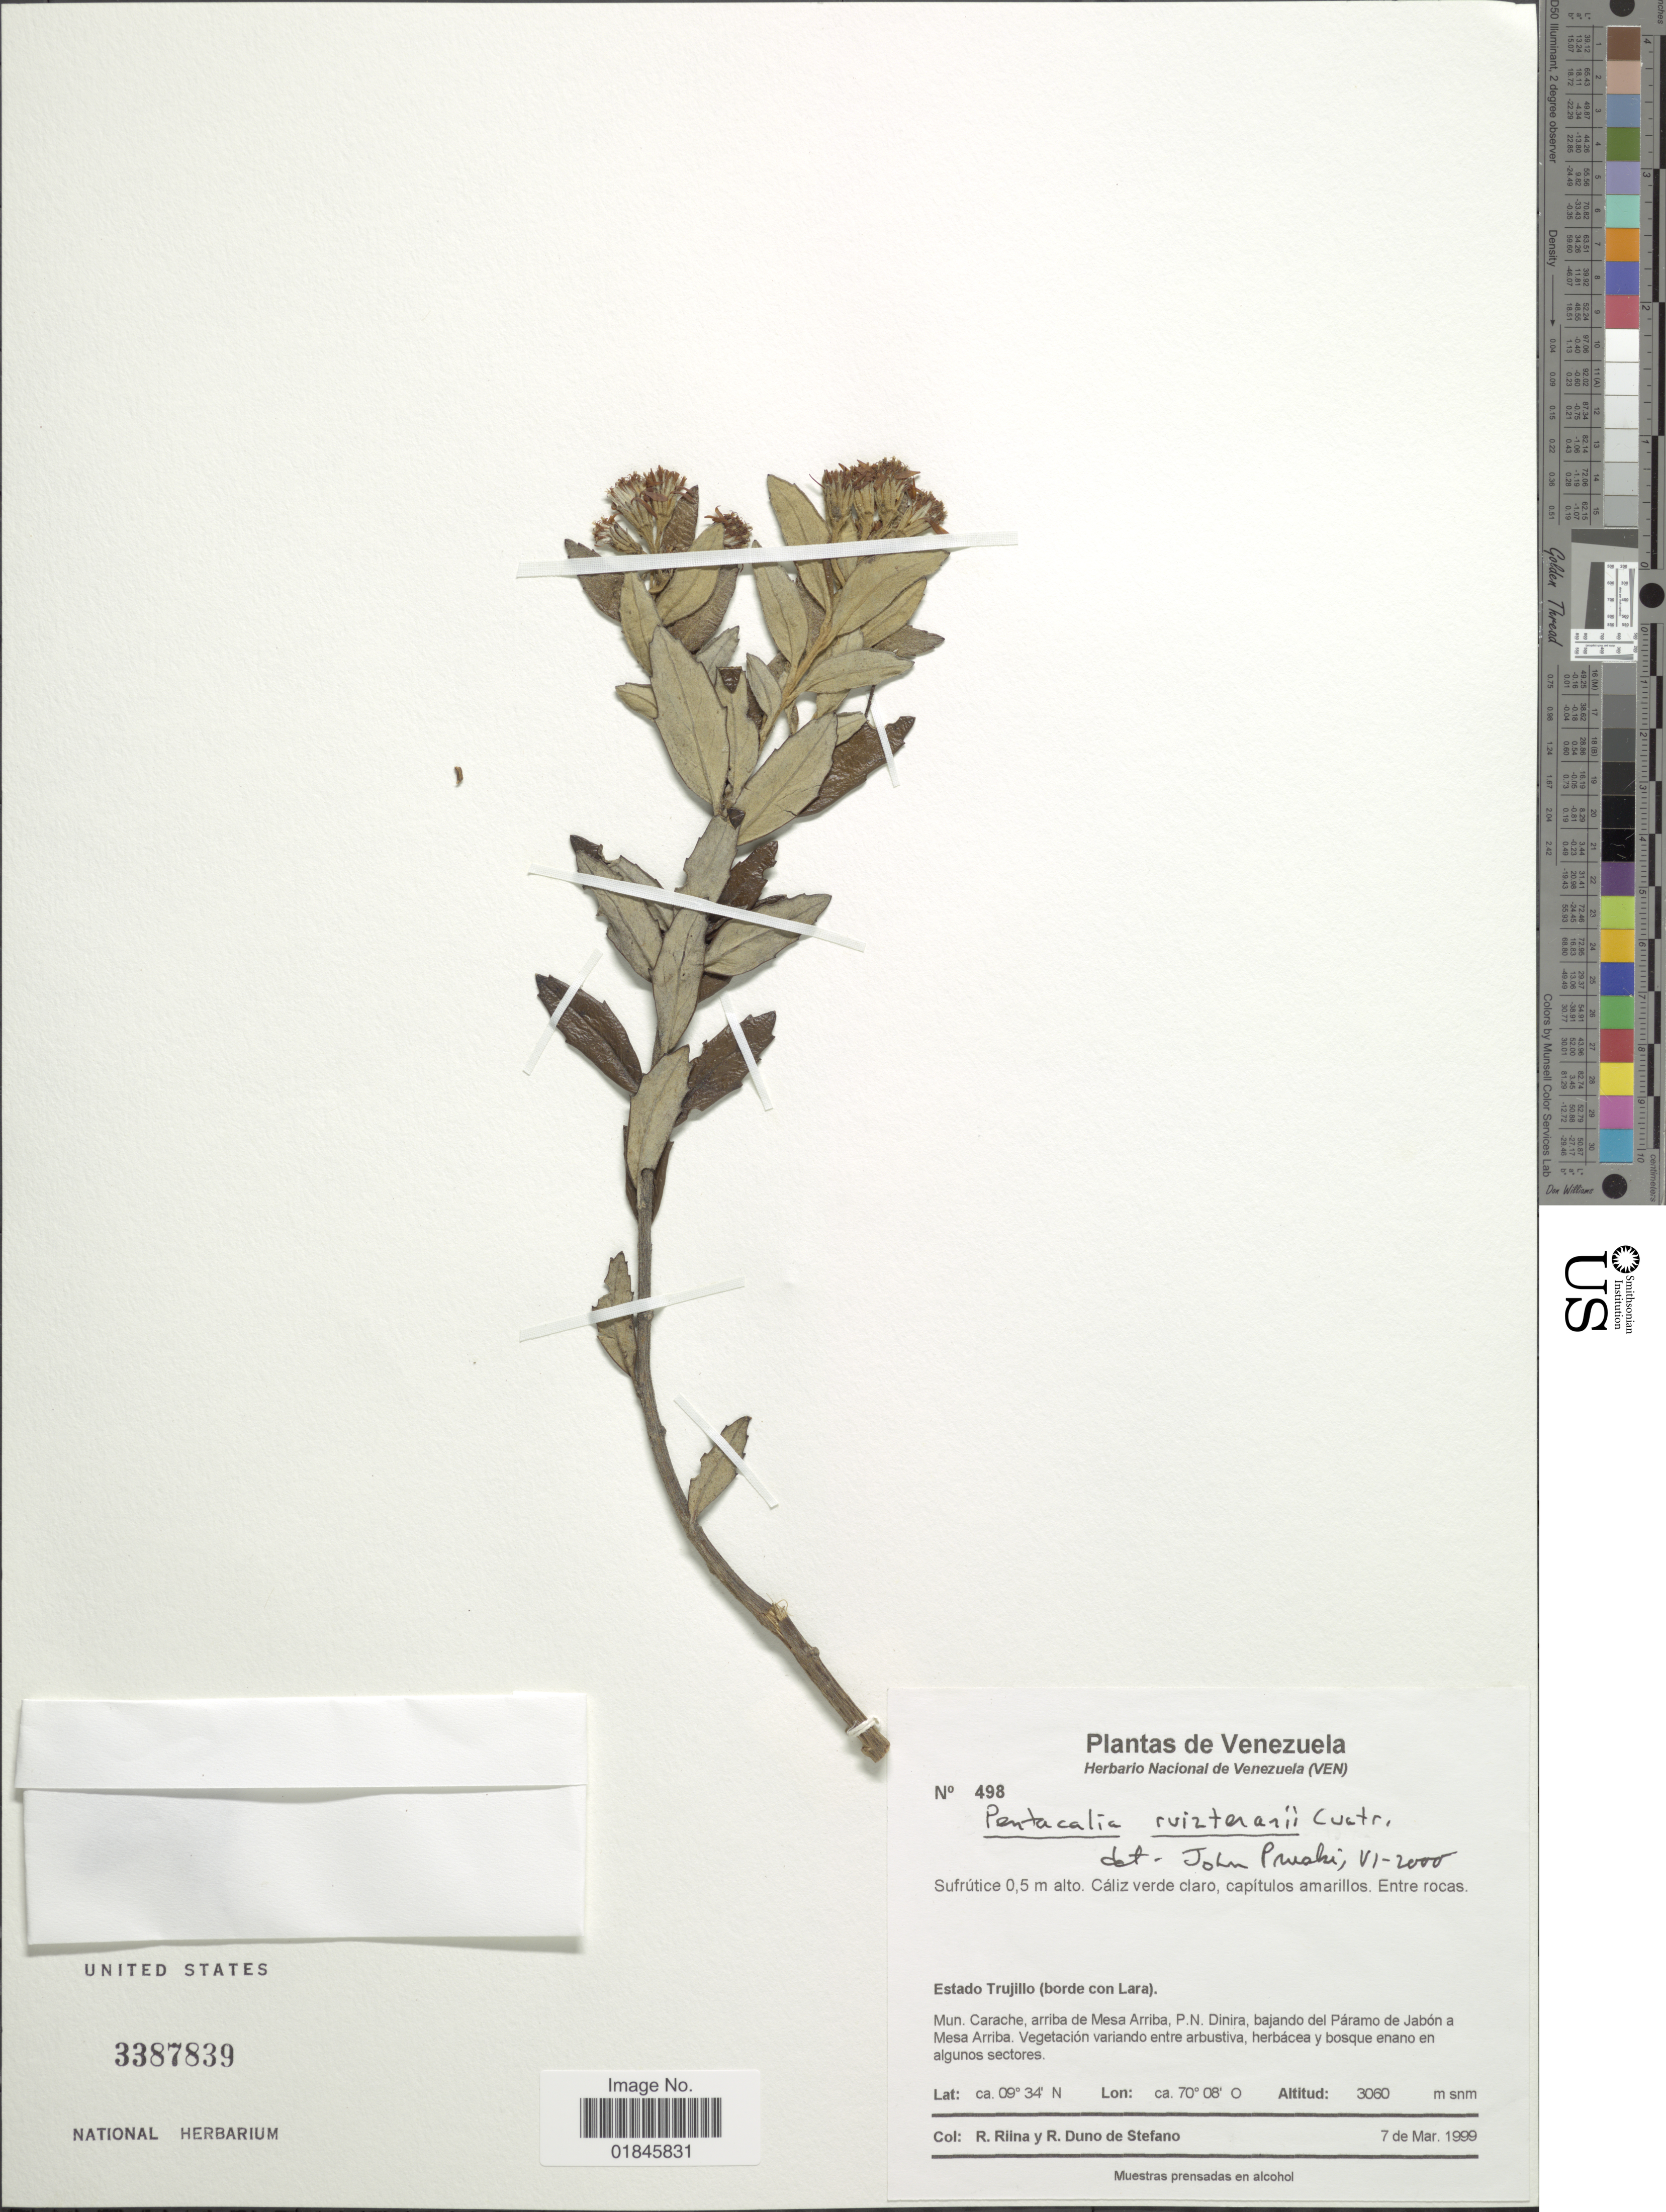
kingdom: Plantae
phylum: Tracheophyta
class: Magnoliopsida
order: Asterales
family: Asteraceae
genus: Pentacalia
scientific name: Pentacalia ruiteranii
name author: (Cuatrec.) Cuatrec.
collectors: R. Riina & R. Duno de Stefano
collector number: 498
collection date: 1999-03-07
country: Venezuela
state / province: Trujillo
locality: Estado Trujillo (borde con Lara). Mun. Carache, arriba de Mesa Arriba, P.N. Dinira, bajando del Páramo de Jabón a Mesa Arriba.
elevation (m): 3060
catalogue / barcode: US 3387839